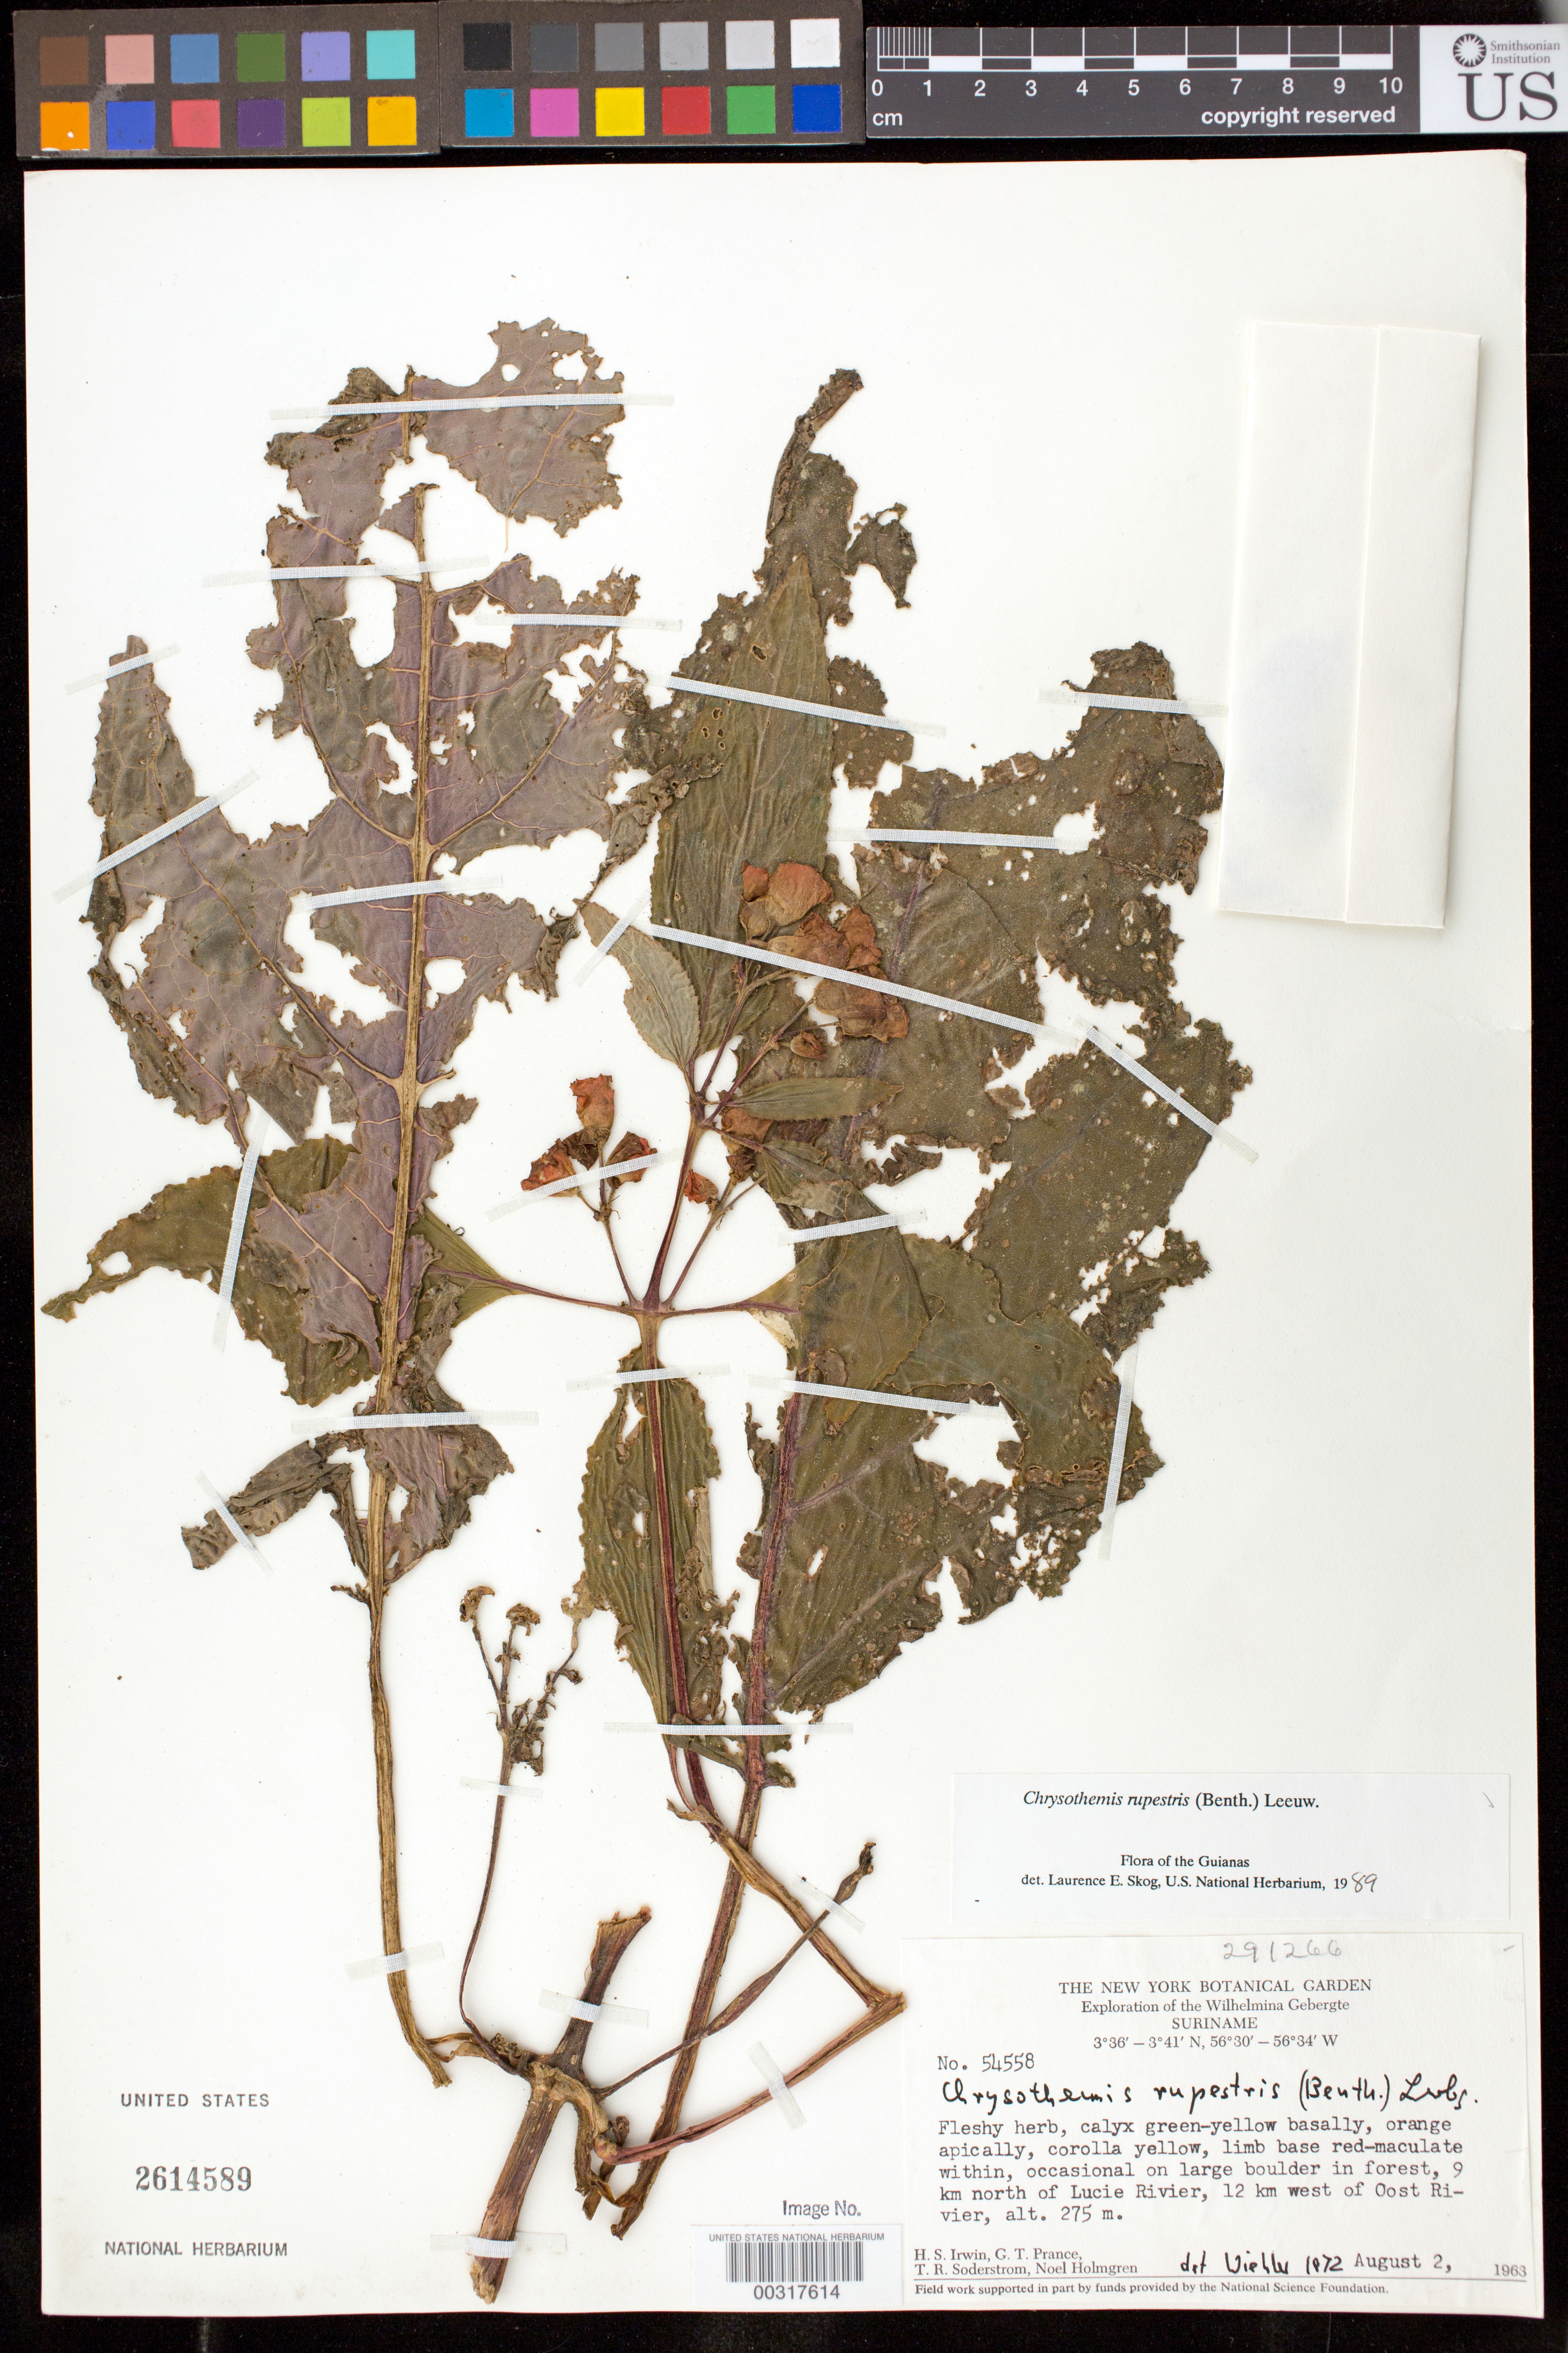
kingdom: Plantae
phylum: Tracheophyta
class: Magnoliopsida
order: Lamiales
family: Gesneriaceae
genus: Chrysothemis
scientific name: Chrysothemis rupestris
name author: (Benth.) Leeuwenb.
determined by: Skog, Laurence E.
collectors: H. Irwin, G. T. Prance, T. R. Soderstrom & N. H. Holmgren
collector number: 54558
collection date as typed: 02 Aug 1963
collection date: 1963-08-02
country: Suriname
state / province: Sipaliwini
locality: Wilhelmina Gebergte, 9 km N of Lucie rivier, 12 km W of Oost Rivier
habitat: On large boulder in forest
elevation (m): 275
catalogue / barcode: US 2614589